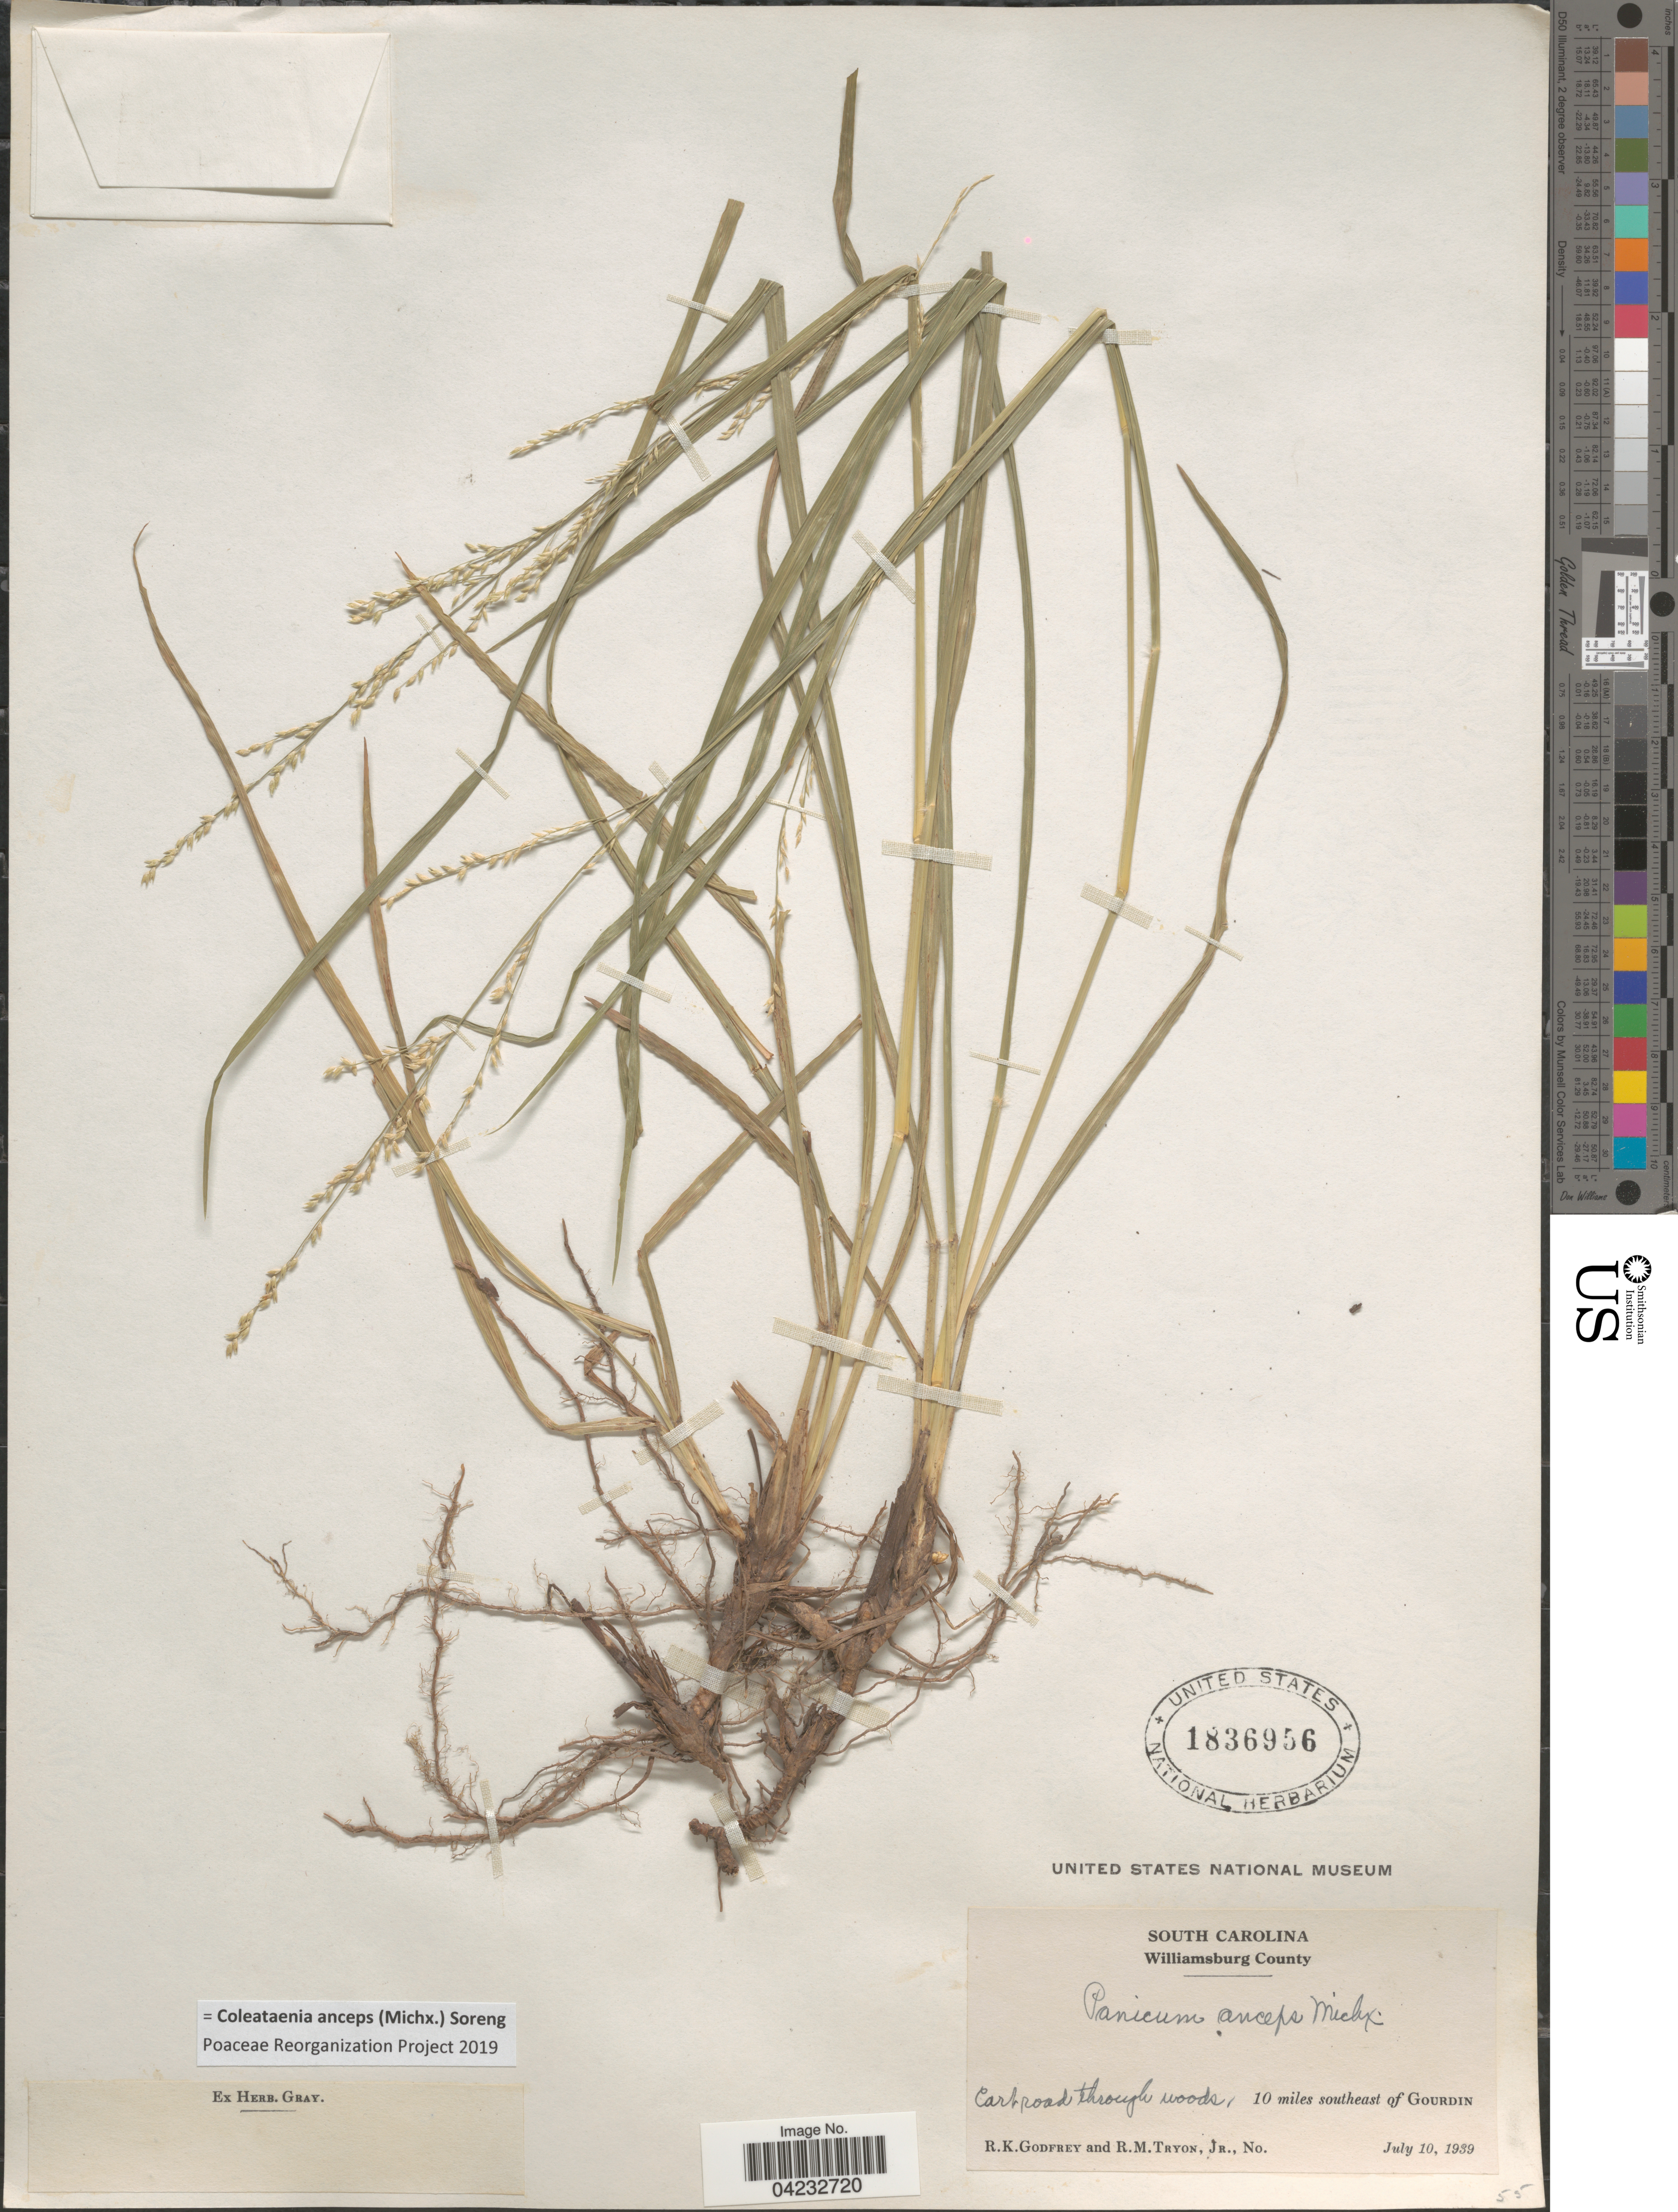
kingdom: Plantae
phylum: Tracheophyta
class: Liliopsida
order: Poales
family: Poaceae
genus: Coleataenia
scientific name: Coleataenia anceps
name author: (Michx.) Soreng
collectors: R. K. Godfrey & R. Tryon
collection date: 1939-07-10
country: United States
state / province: South Carolina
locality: Williamsburg County. 10 miles southeast of Gourdin.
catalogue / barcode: US 1836956